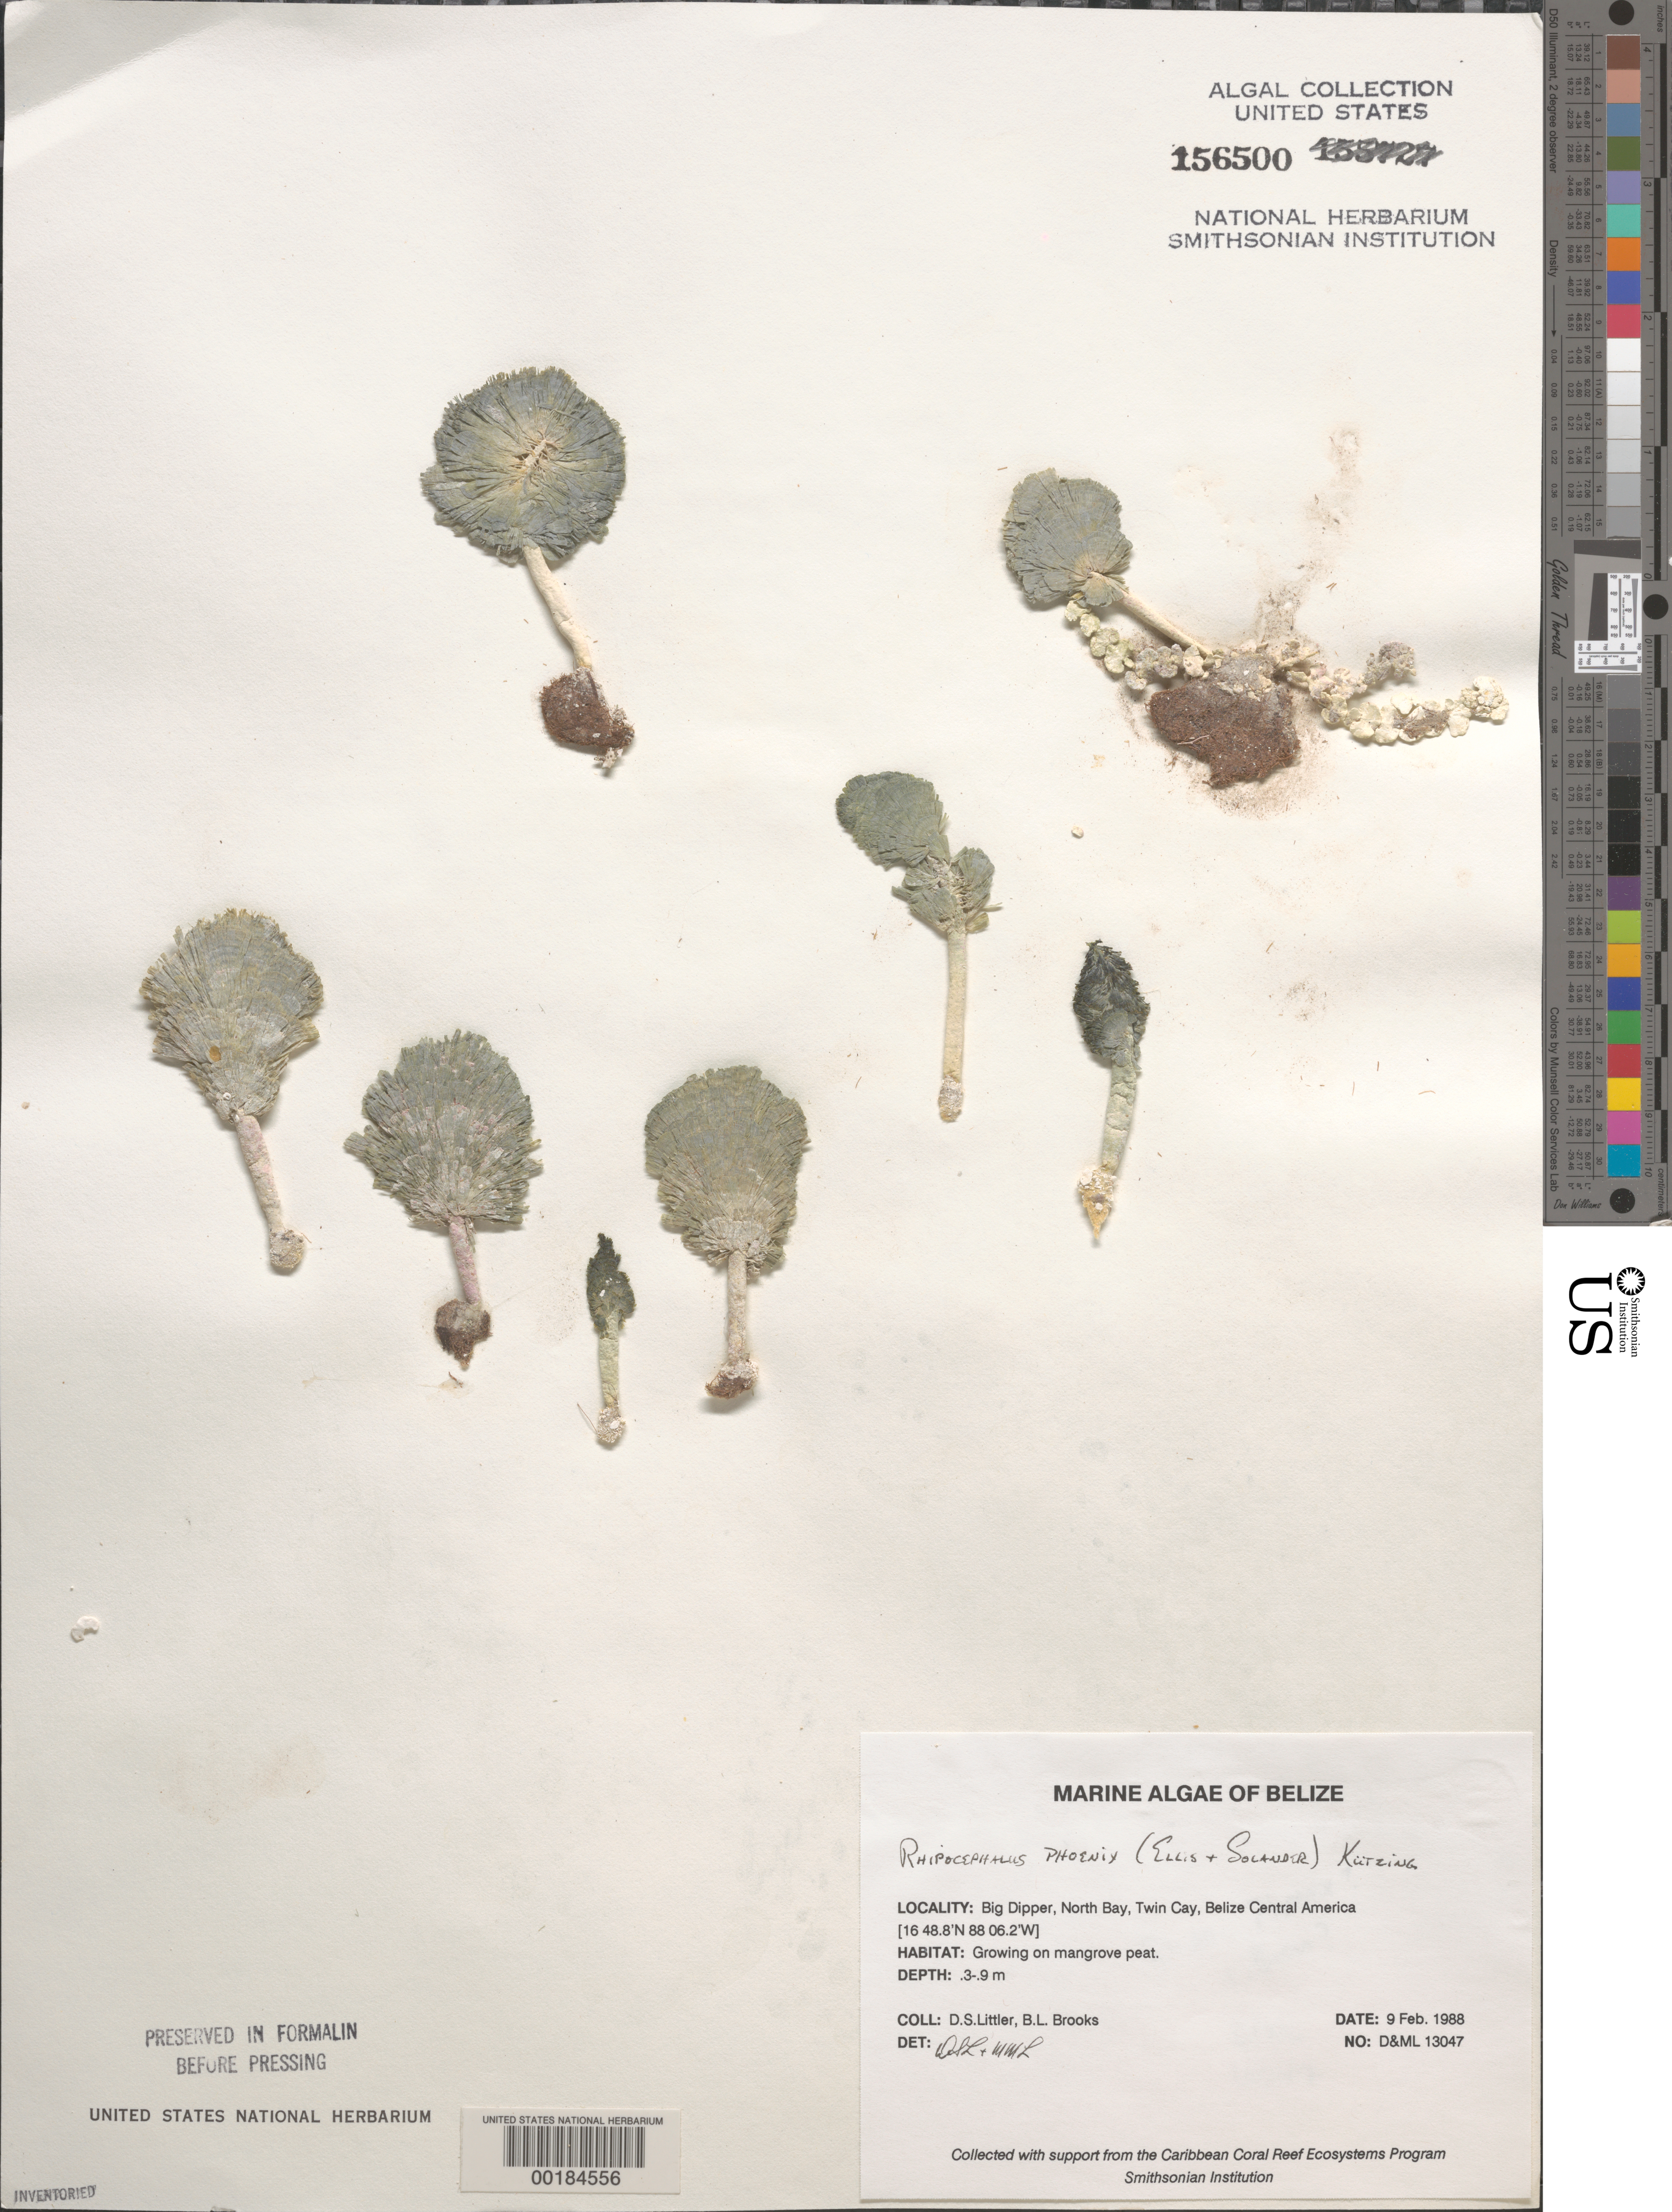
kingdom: Plantae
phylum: Chlorophyta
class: Ulvophyceae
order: Bryopsidales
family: Udoteaceae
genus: Rhipocephalus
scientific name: Rhipocephalus phoenix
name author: (J. Ellis & Sol.) Kütz.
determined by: Littler, D. S.; Littler, M. M.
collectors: D. S. Littler & B. Brooks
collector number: D&ML 13047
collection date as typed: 09 Feb 1988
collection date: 1988-02-09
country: Belize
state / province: Stann Creek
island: Twin Cays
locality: Big Dipper, North Bay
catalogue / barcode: US 156500